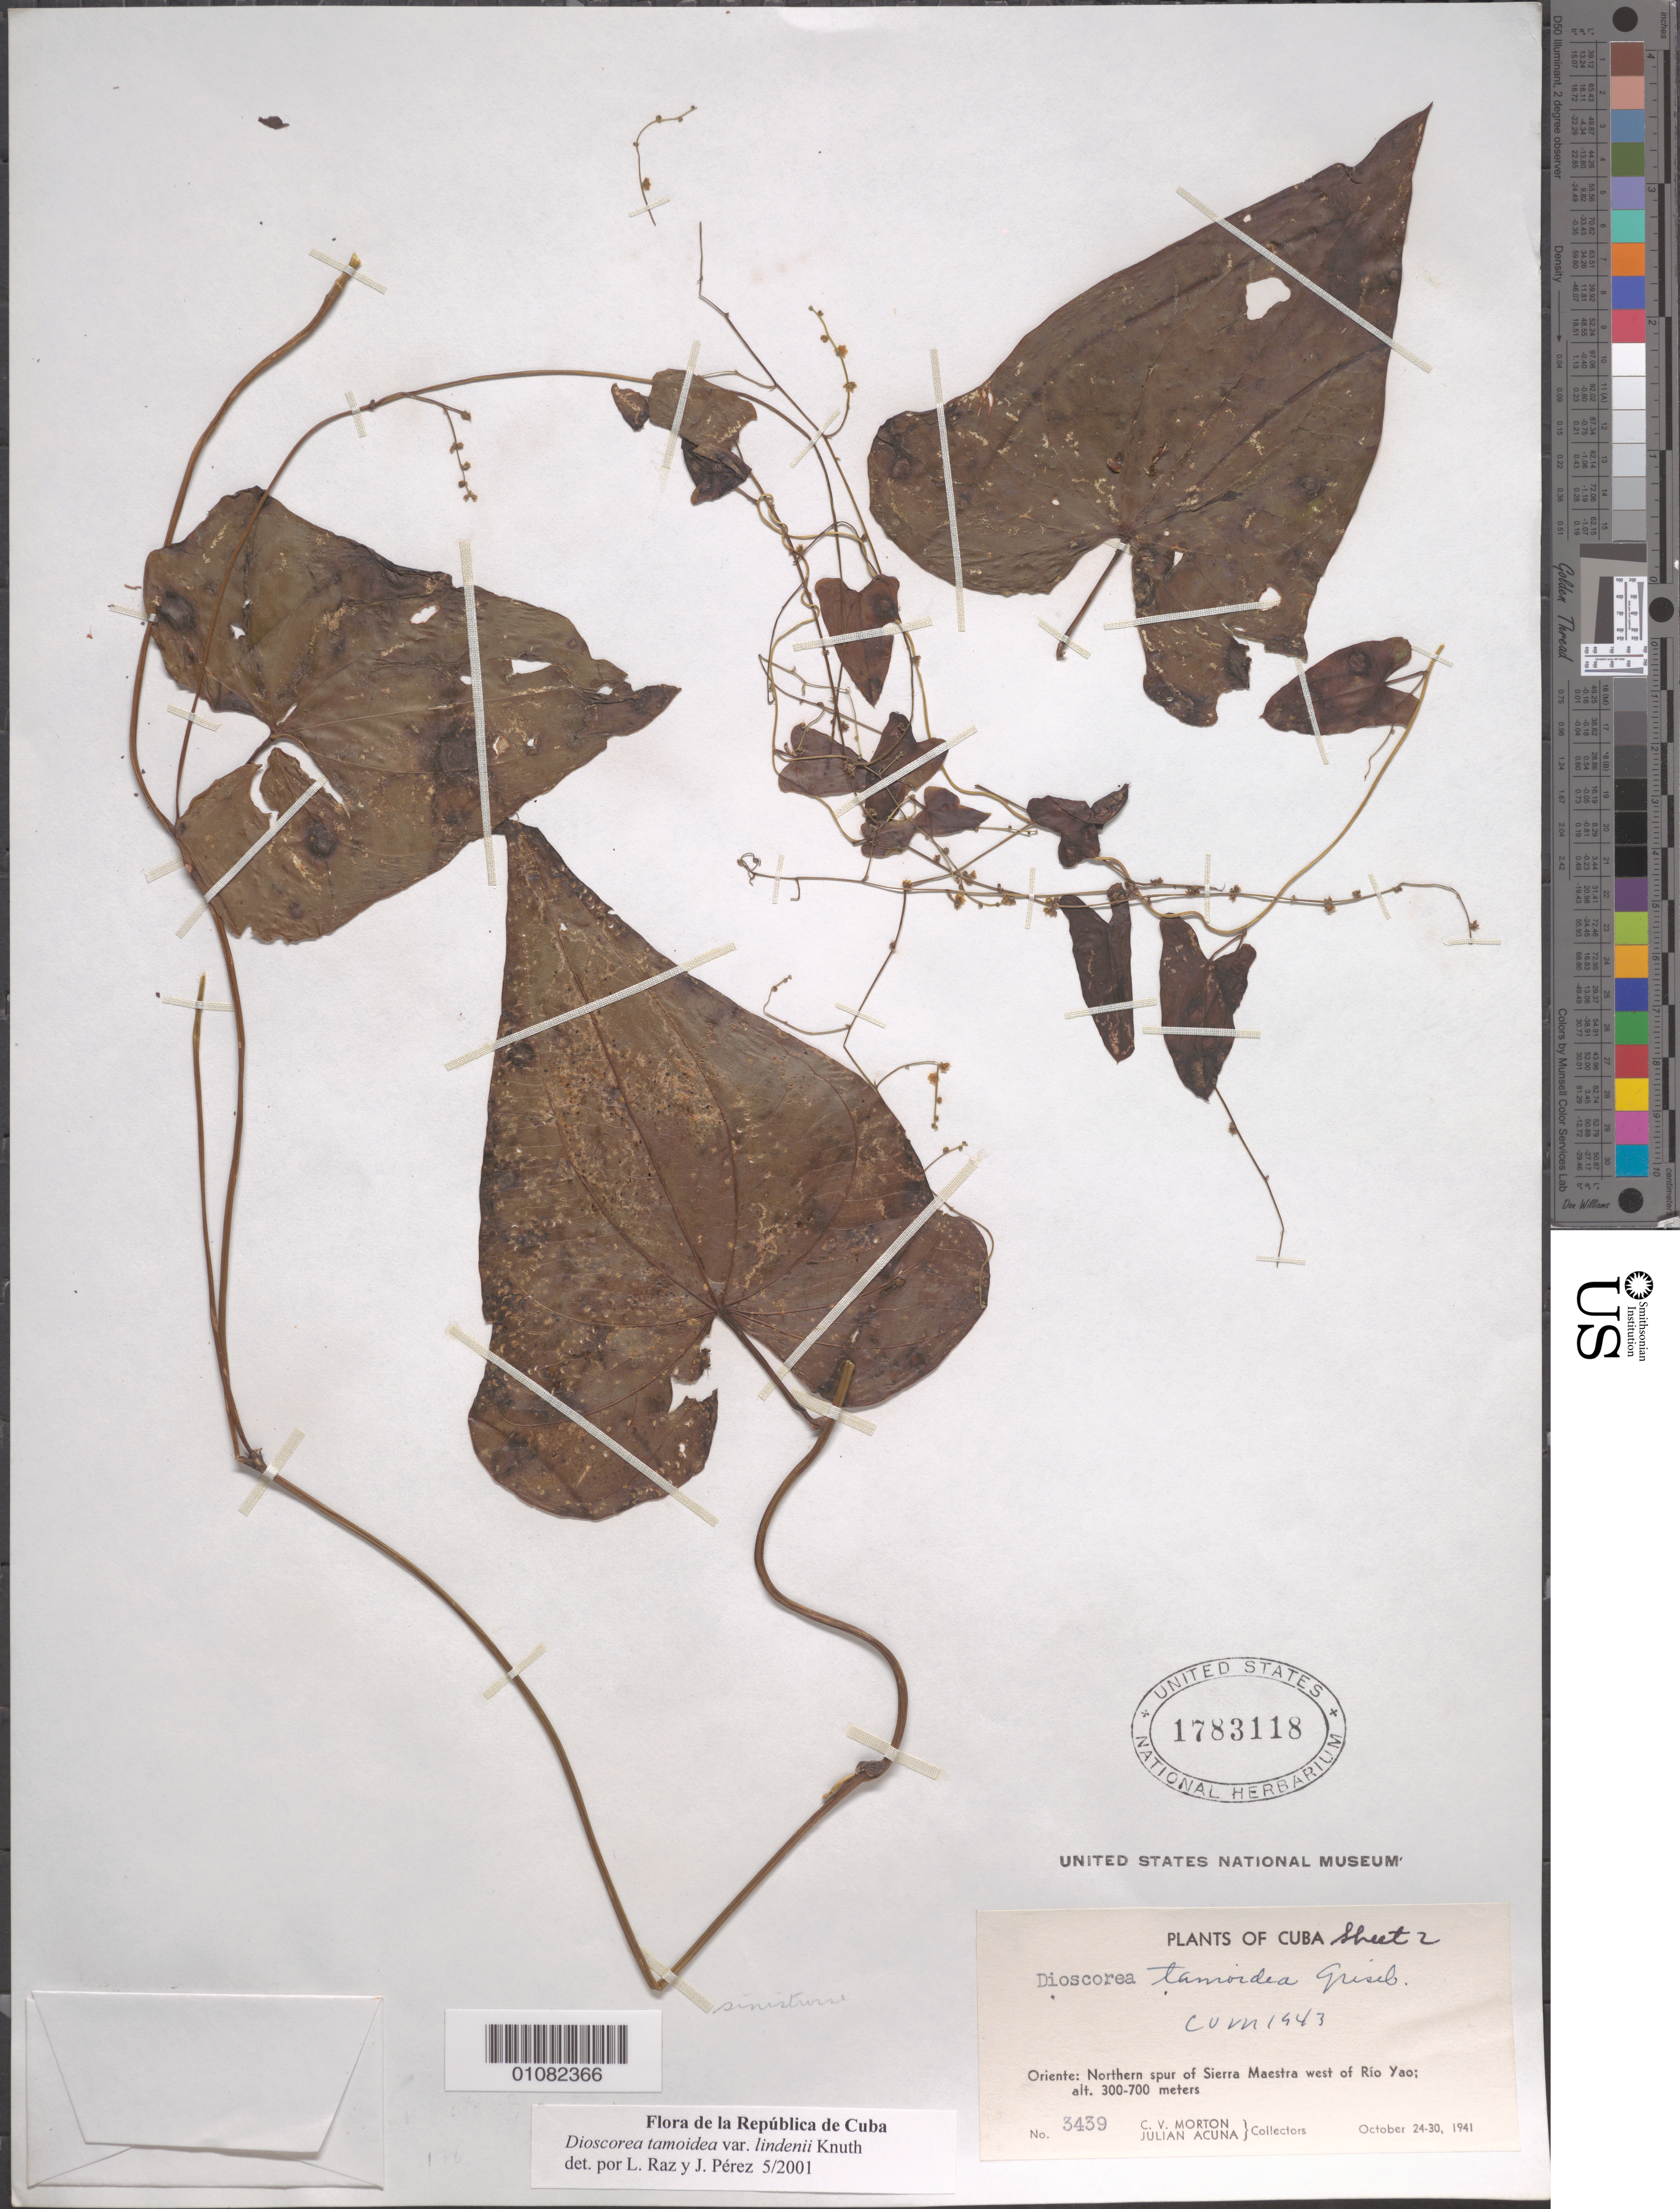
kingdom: Plantae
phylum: Tracheophyta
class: Liliopsida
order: Dioscoreales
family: Dioscoreaceae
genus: Dioscorea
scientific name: Dioscorea tamoidea var. lindenii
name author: Uline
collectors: C. V. Morton & J. Acuña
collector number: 3439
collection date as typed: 24 Oct 1941 to 30 Oct 1941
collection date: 1941-10-24/1941-10-30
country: Cuba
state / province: Guantánamo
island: Cuba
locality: Oriente: Northern spur of Sierra Maestra W of Rio Yao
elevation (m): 300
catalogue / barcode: US 1783118